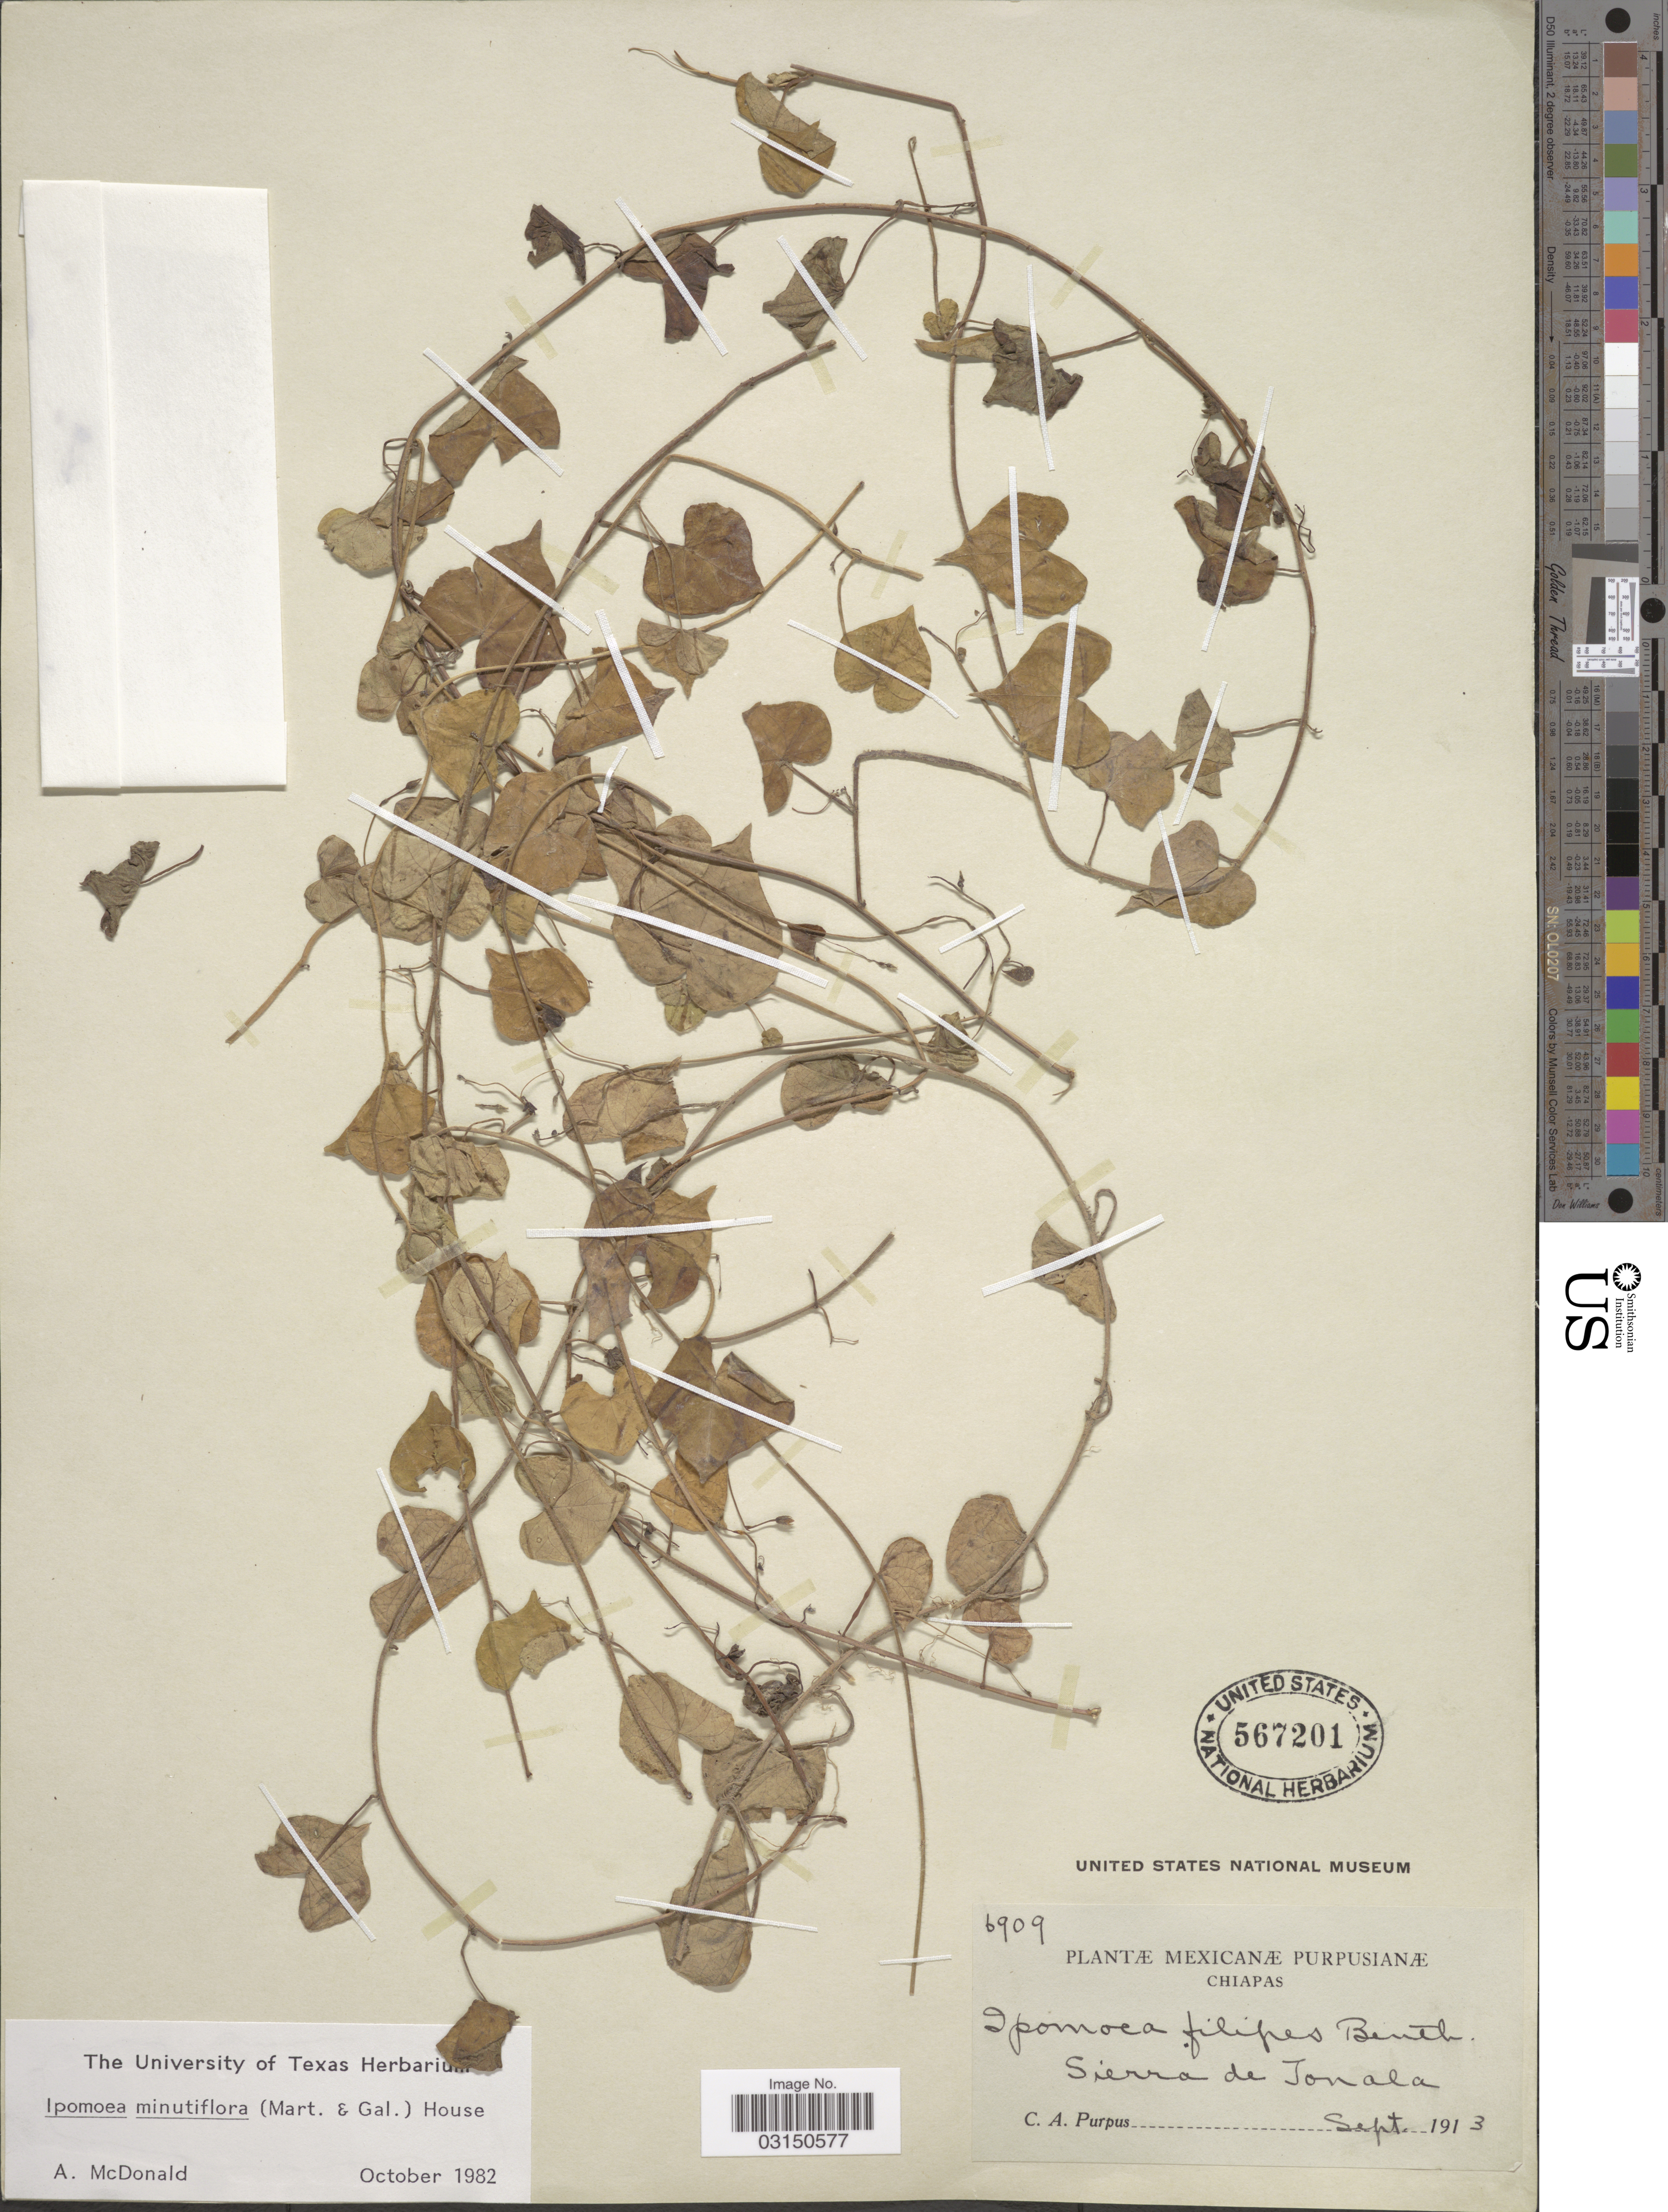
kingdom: Plantae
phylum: Tracheophyta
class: Magnoliopsida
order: Solanales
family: Convolvulaceae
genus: Ipomoea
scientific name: Ipomoea minutiflora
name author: (M. Martens) House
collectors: C. A. Purpus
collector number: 6909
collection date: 1913-09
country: Mexico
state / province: Chiapas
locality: Sierra de Tonala.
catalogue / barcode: US 567201